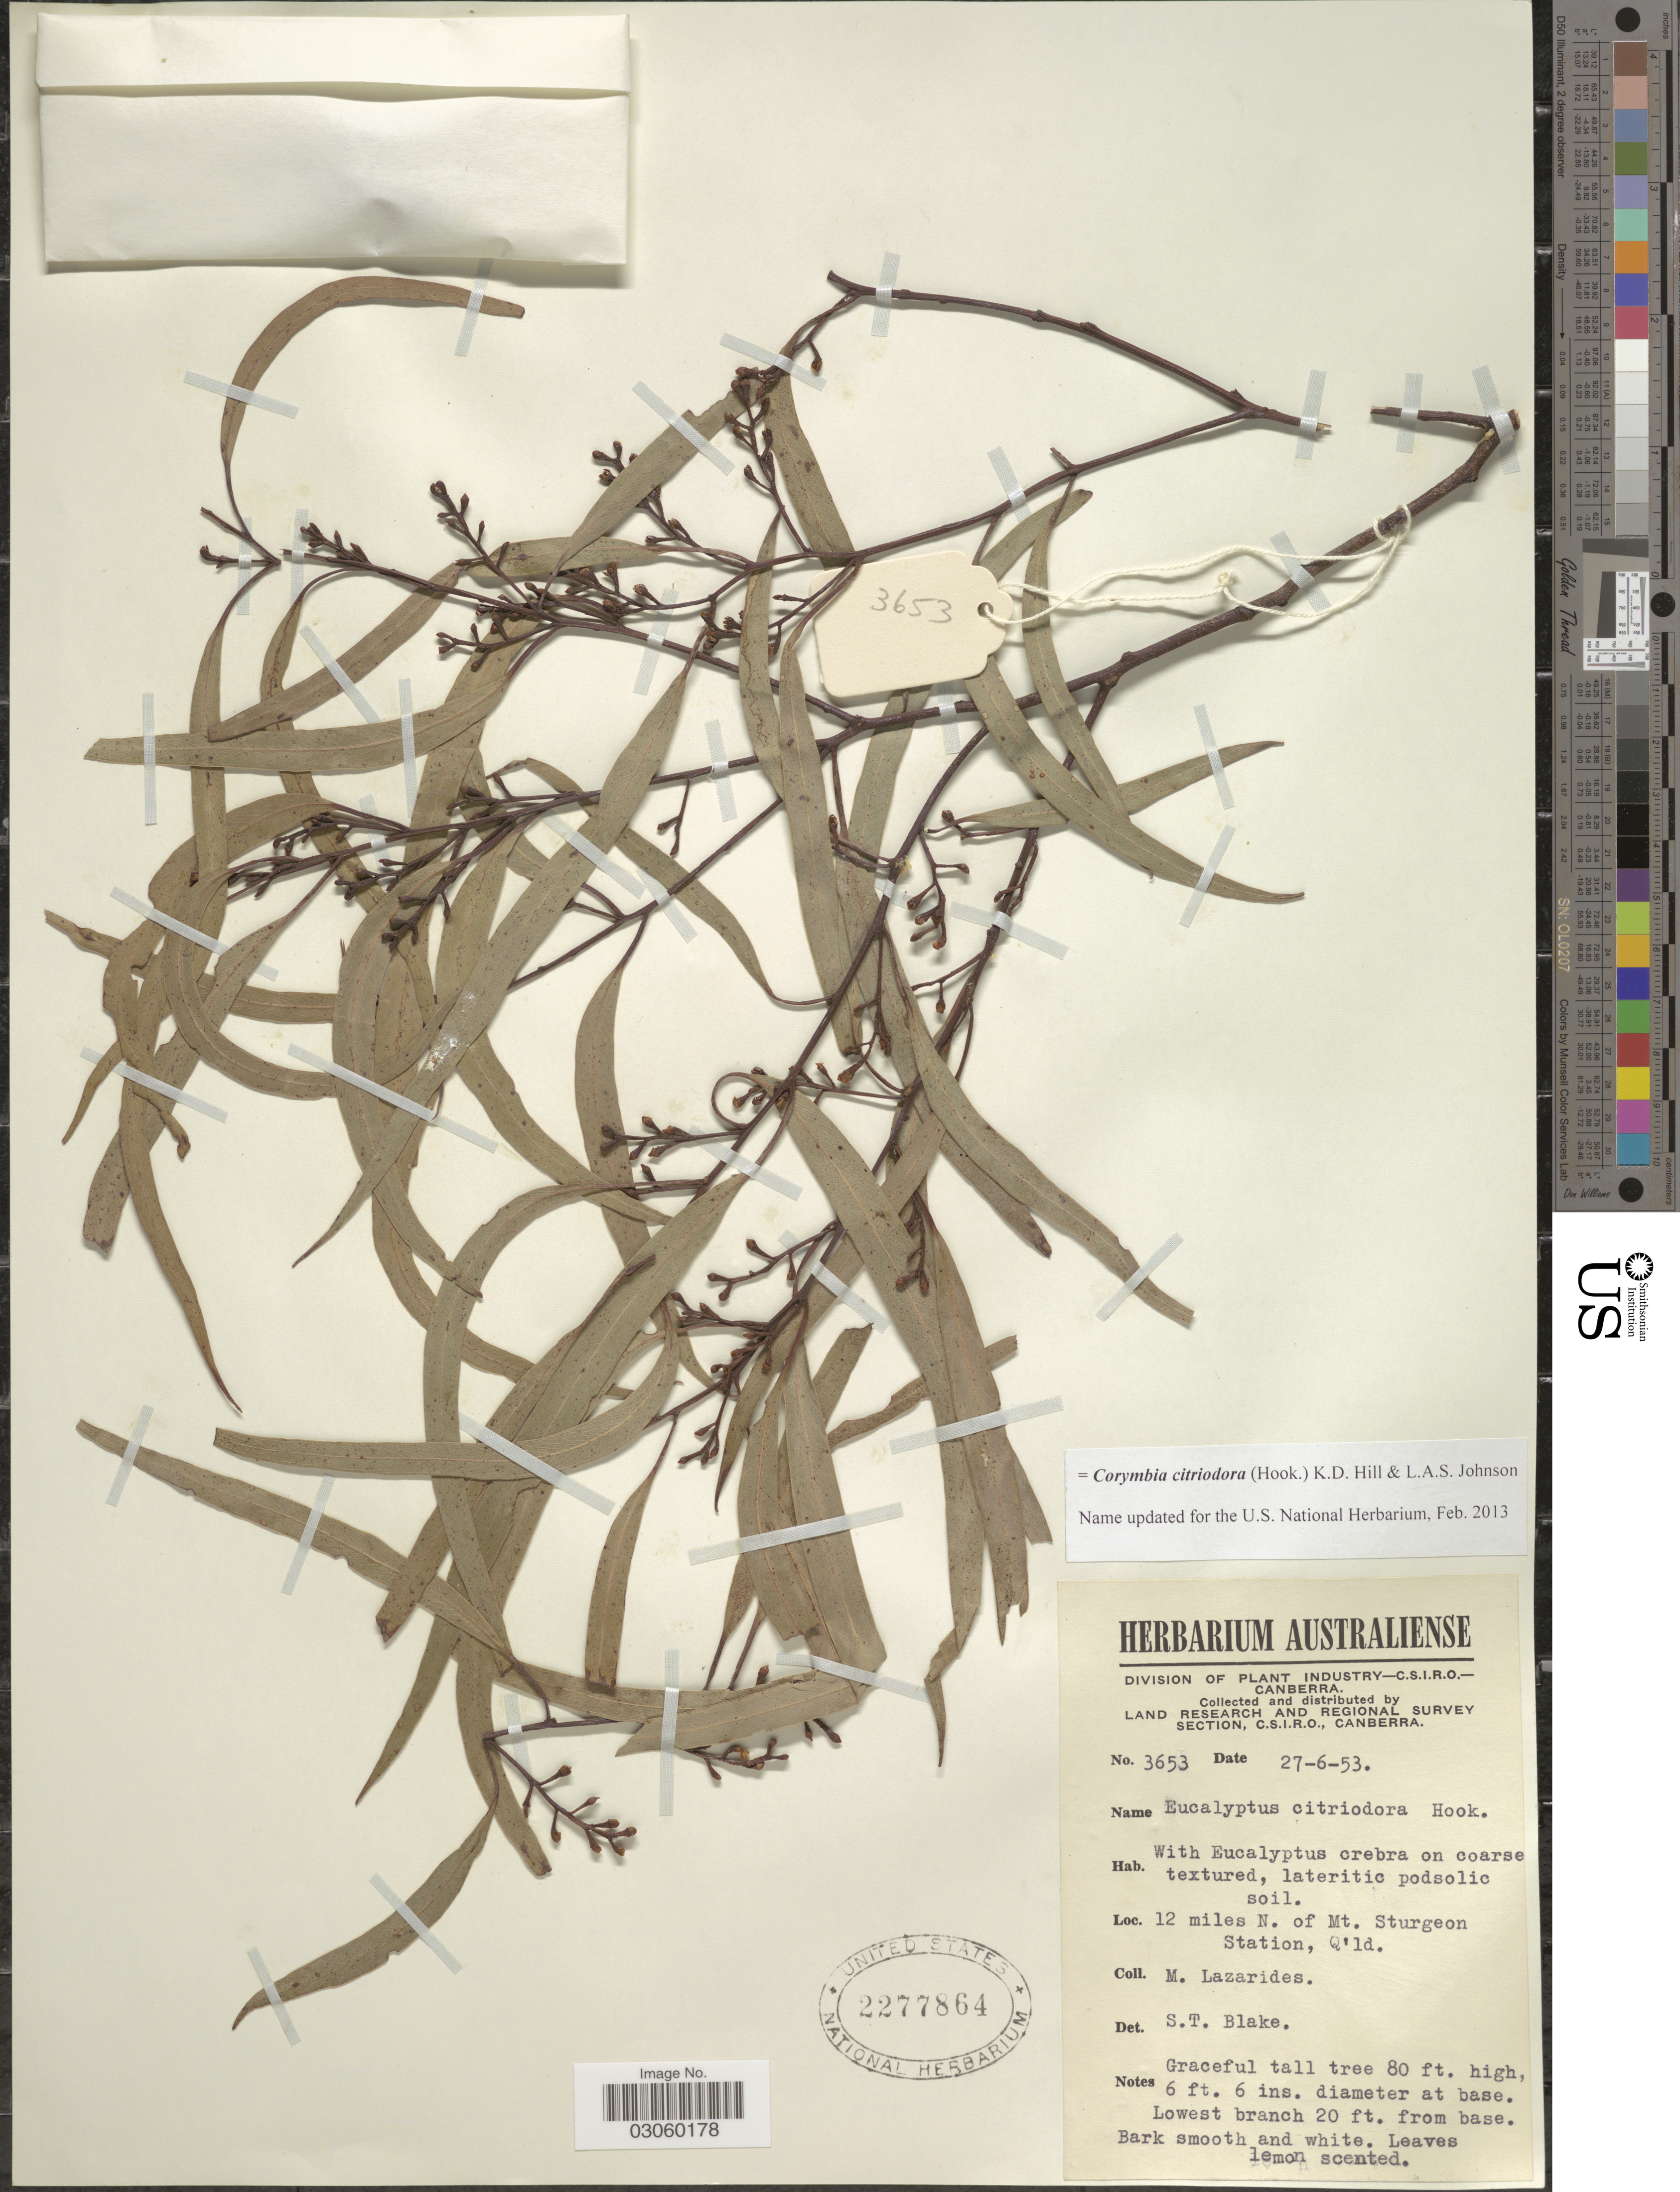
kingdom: Plantae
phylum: Tracheophyta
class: Magnoliopsida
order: Myrtales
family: Myrtaceae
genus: Corymbia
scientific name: Corymbia citriodora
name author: (Hook.) K.D. Hill & L.A.S. Johnson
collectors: M. Lazarides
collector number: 3653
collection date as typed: Transcribed d/m/y: 27/6/53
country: Australia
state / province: Queensland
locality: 12 miles N. of Mt. Sturgeon Station, Q'ld.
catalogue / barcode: US 2277864